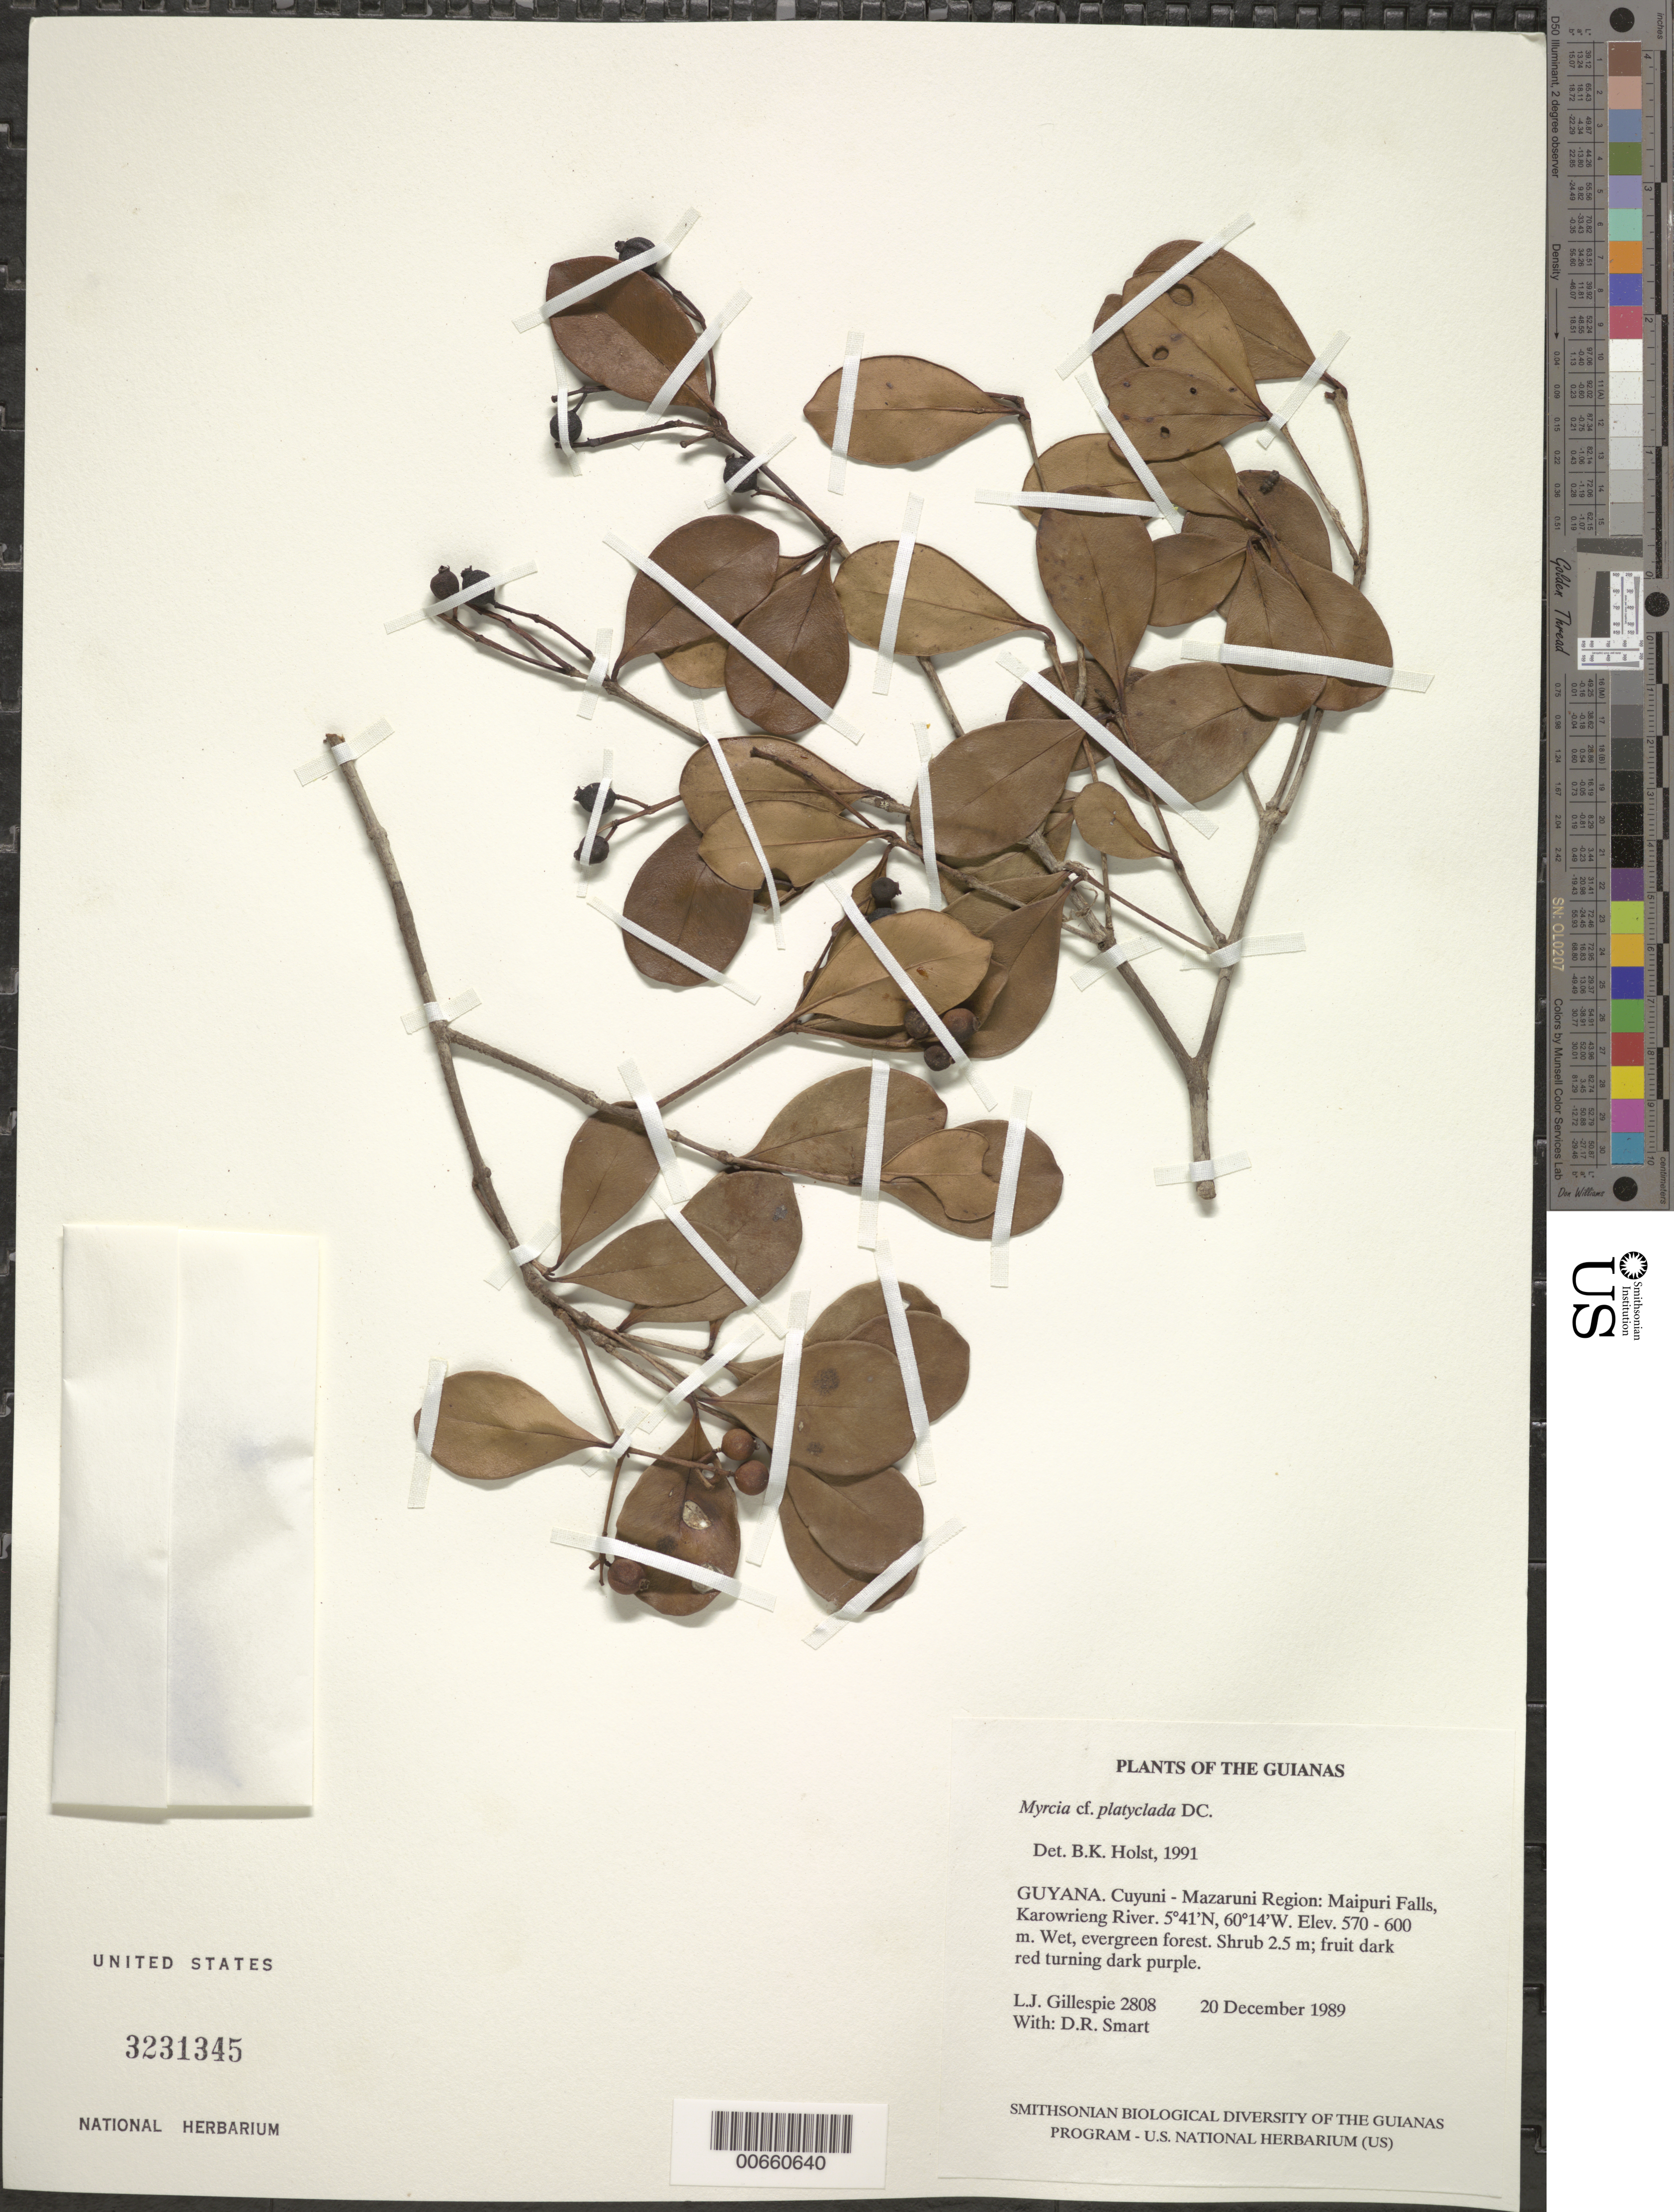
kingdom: Plantae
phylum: Tracheophyta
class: Magnoliopsida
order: Myrtales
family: Myrtaceae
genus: Myrcia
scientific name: Myrcia platyclada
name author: DC.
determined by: Holst, Bruce K.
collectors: L. J. Gillespie & D. R. Smart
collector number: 2808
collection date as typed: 20 December 1989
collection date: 1989-12-20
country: Guyana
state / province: Cuyuni-Mazaruni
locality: Maipuri Falls, Karowrieng River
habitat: Wet, evergreen forest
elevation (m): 570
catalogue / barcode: US 3231345